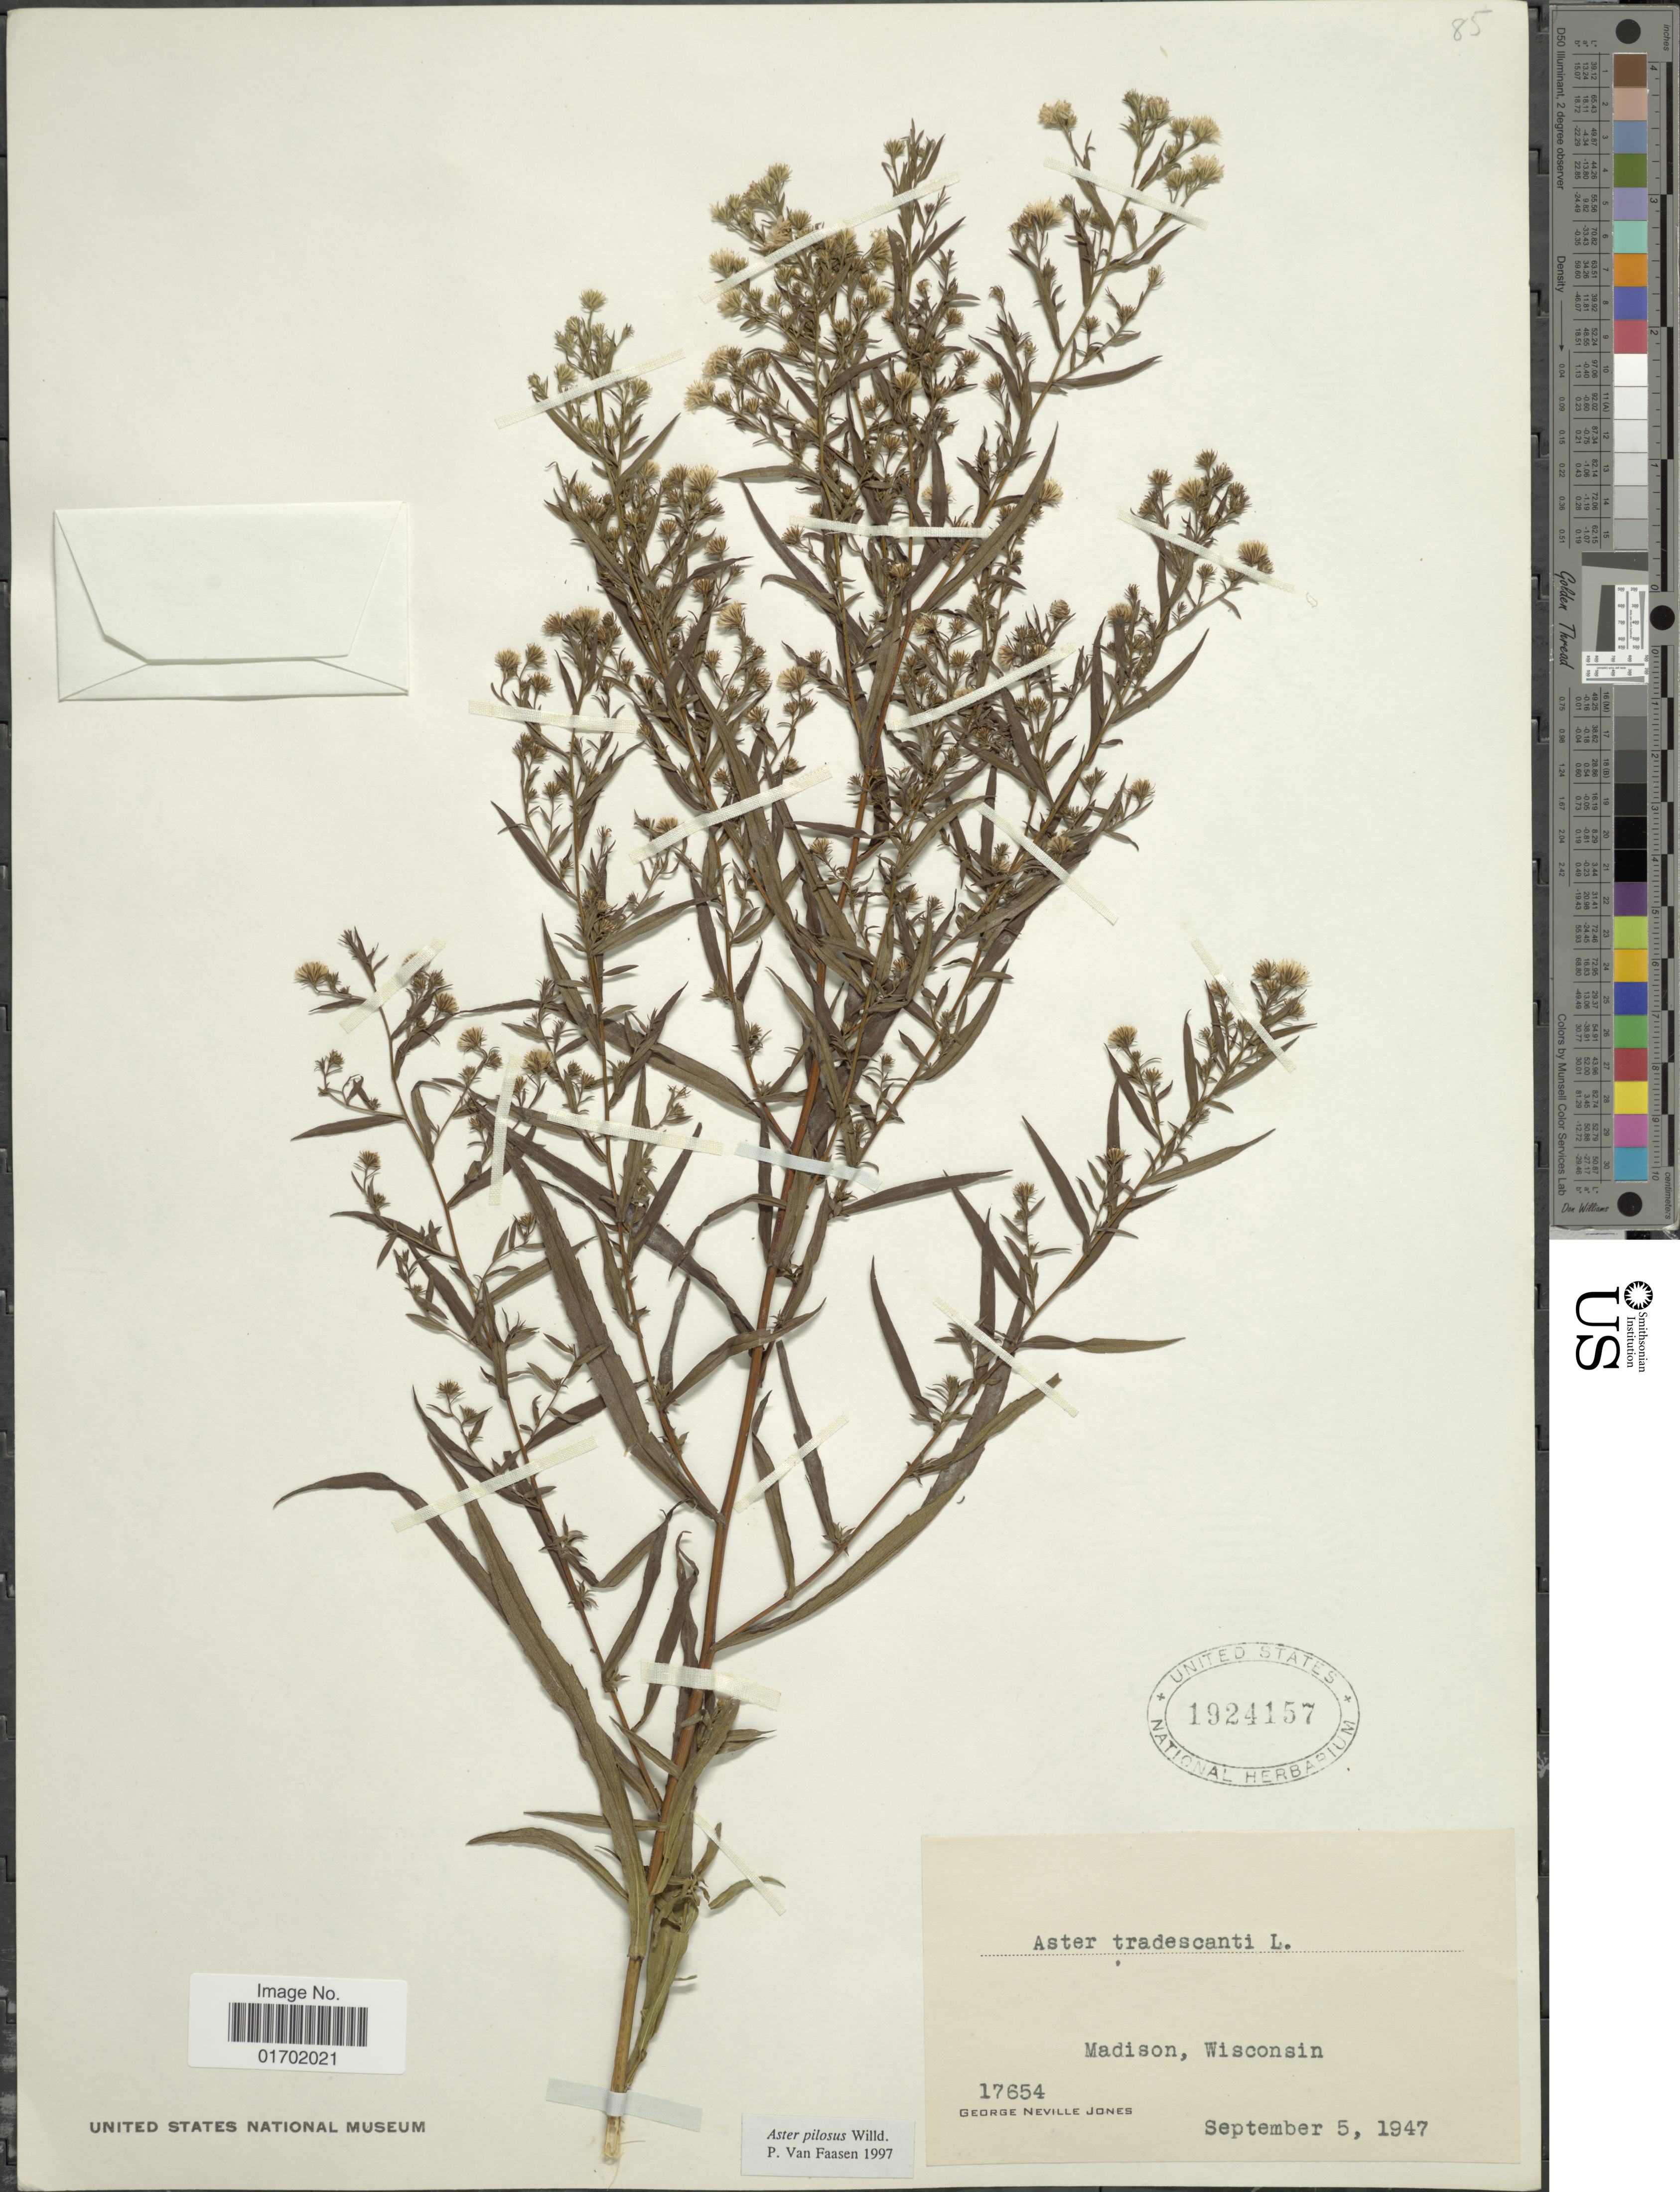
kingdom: Plantae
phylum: Tracheophyta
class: Magnoliopsida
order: Asterales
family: Asteraceae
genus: Symphyotrichum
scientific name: Symphyotrichum pilosum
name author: (Willd.) G.L. Nesom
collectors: G. N. Jones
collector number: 17654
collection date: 1947-09-05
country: United States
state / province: Wisconsin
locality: Madison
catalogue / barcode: US 1924157